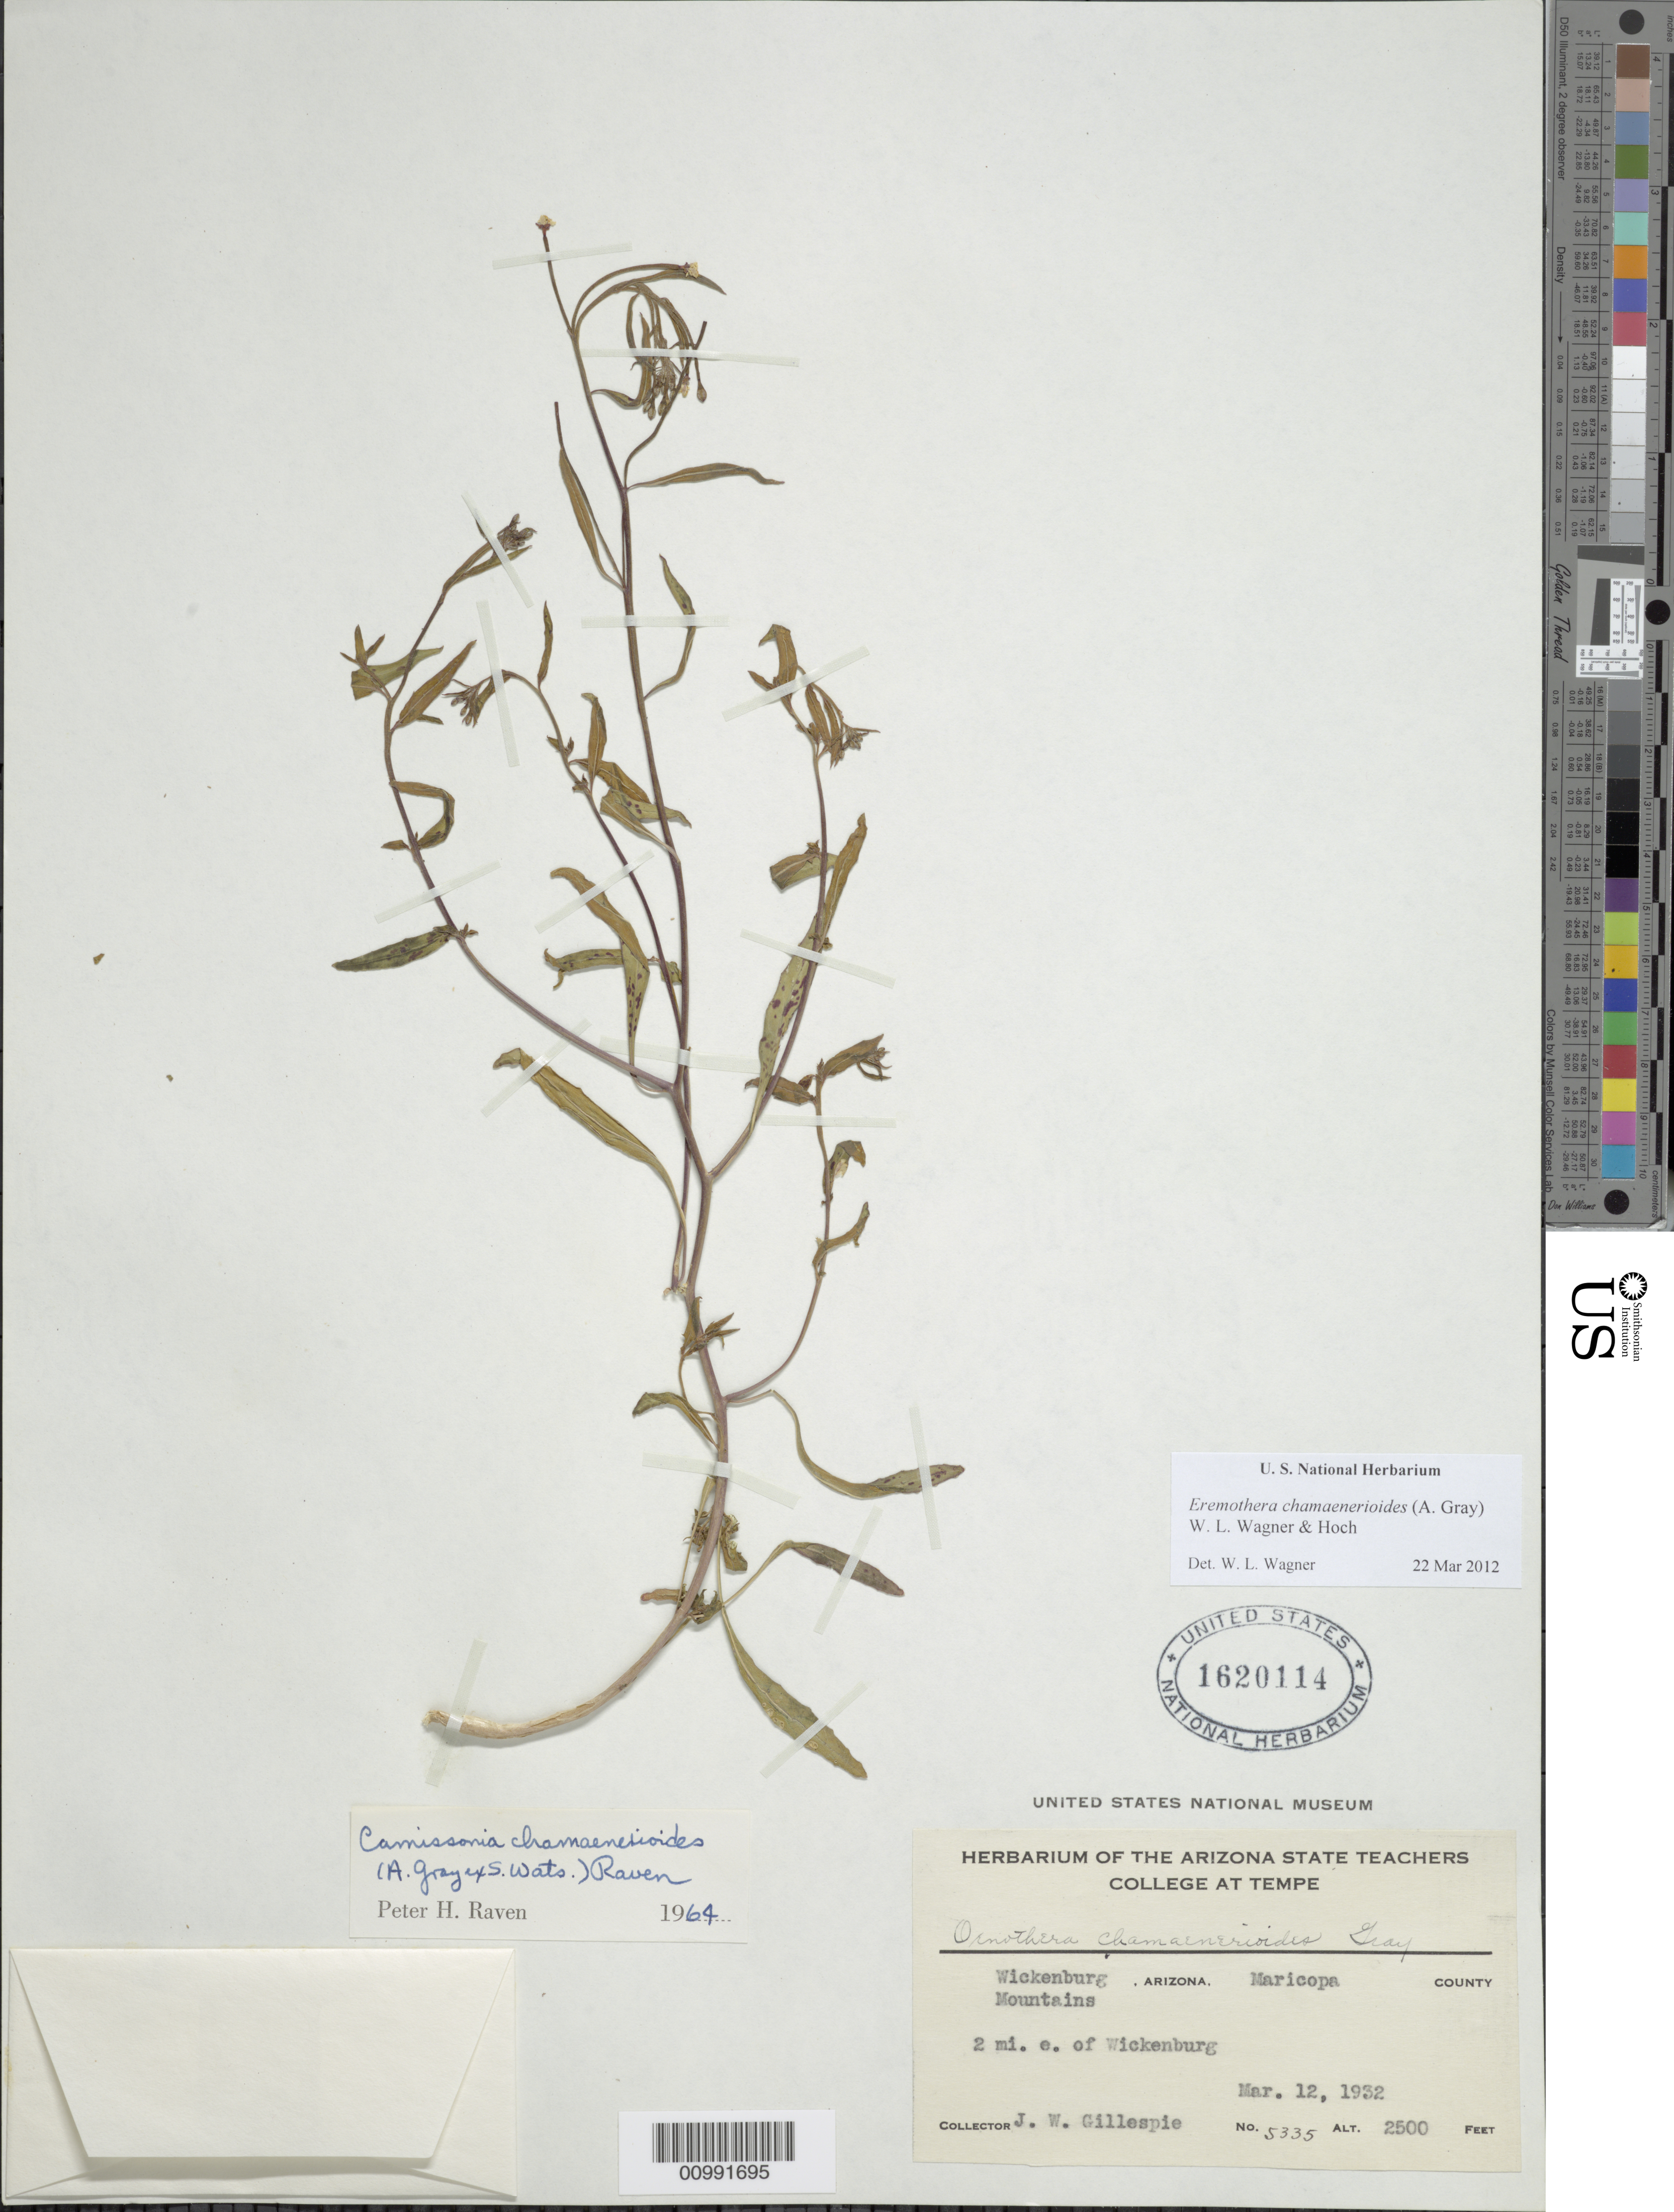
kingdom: Plantae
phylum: Tracheophyta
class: Magnoliopsida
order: Myrtales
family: Onagraceae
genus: Eremothera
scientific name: Eremothera chamaenerioides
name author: (A. Gray) W.L. Wagner & Hoch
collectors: J. W. Gillespie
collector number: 5335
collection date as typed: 12 Mar 1932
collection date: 1932-03-12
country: United States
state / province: Arizona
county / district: Maricopa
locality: Wickenburg Mountains, 2 miles east of Wickenburg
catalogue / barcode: US 1620114